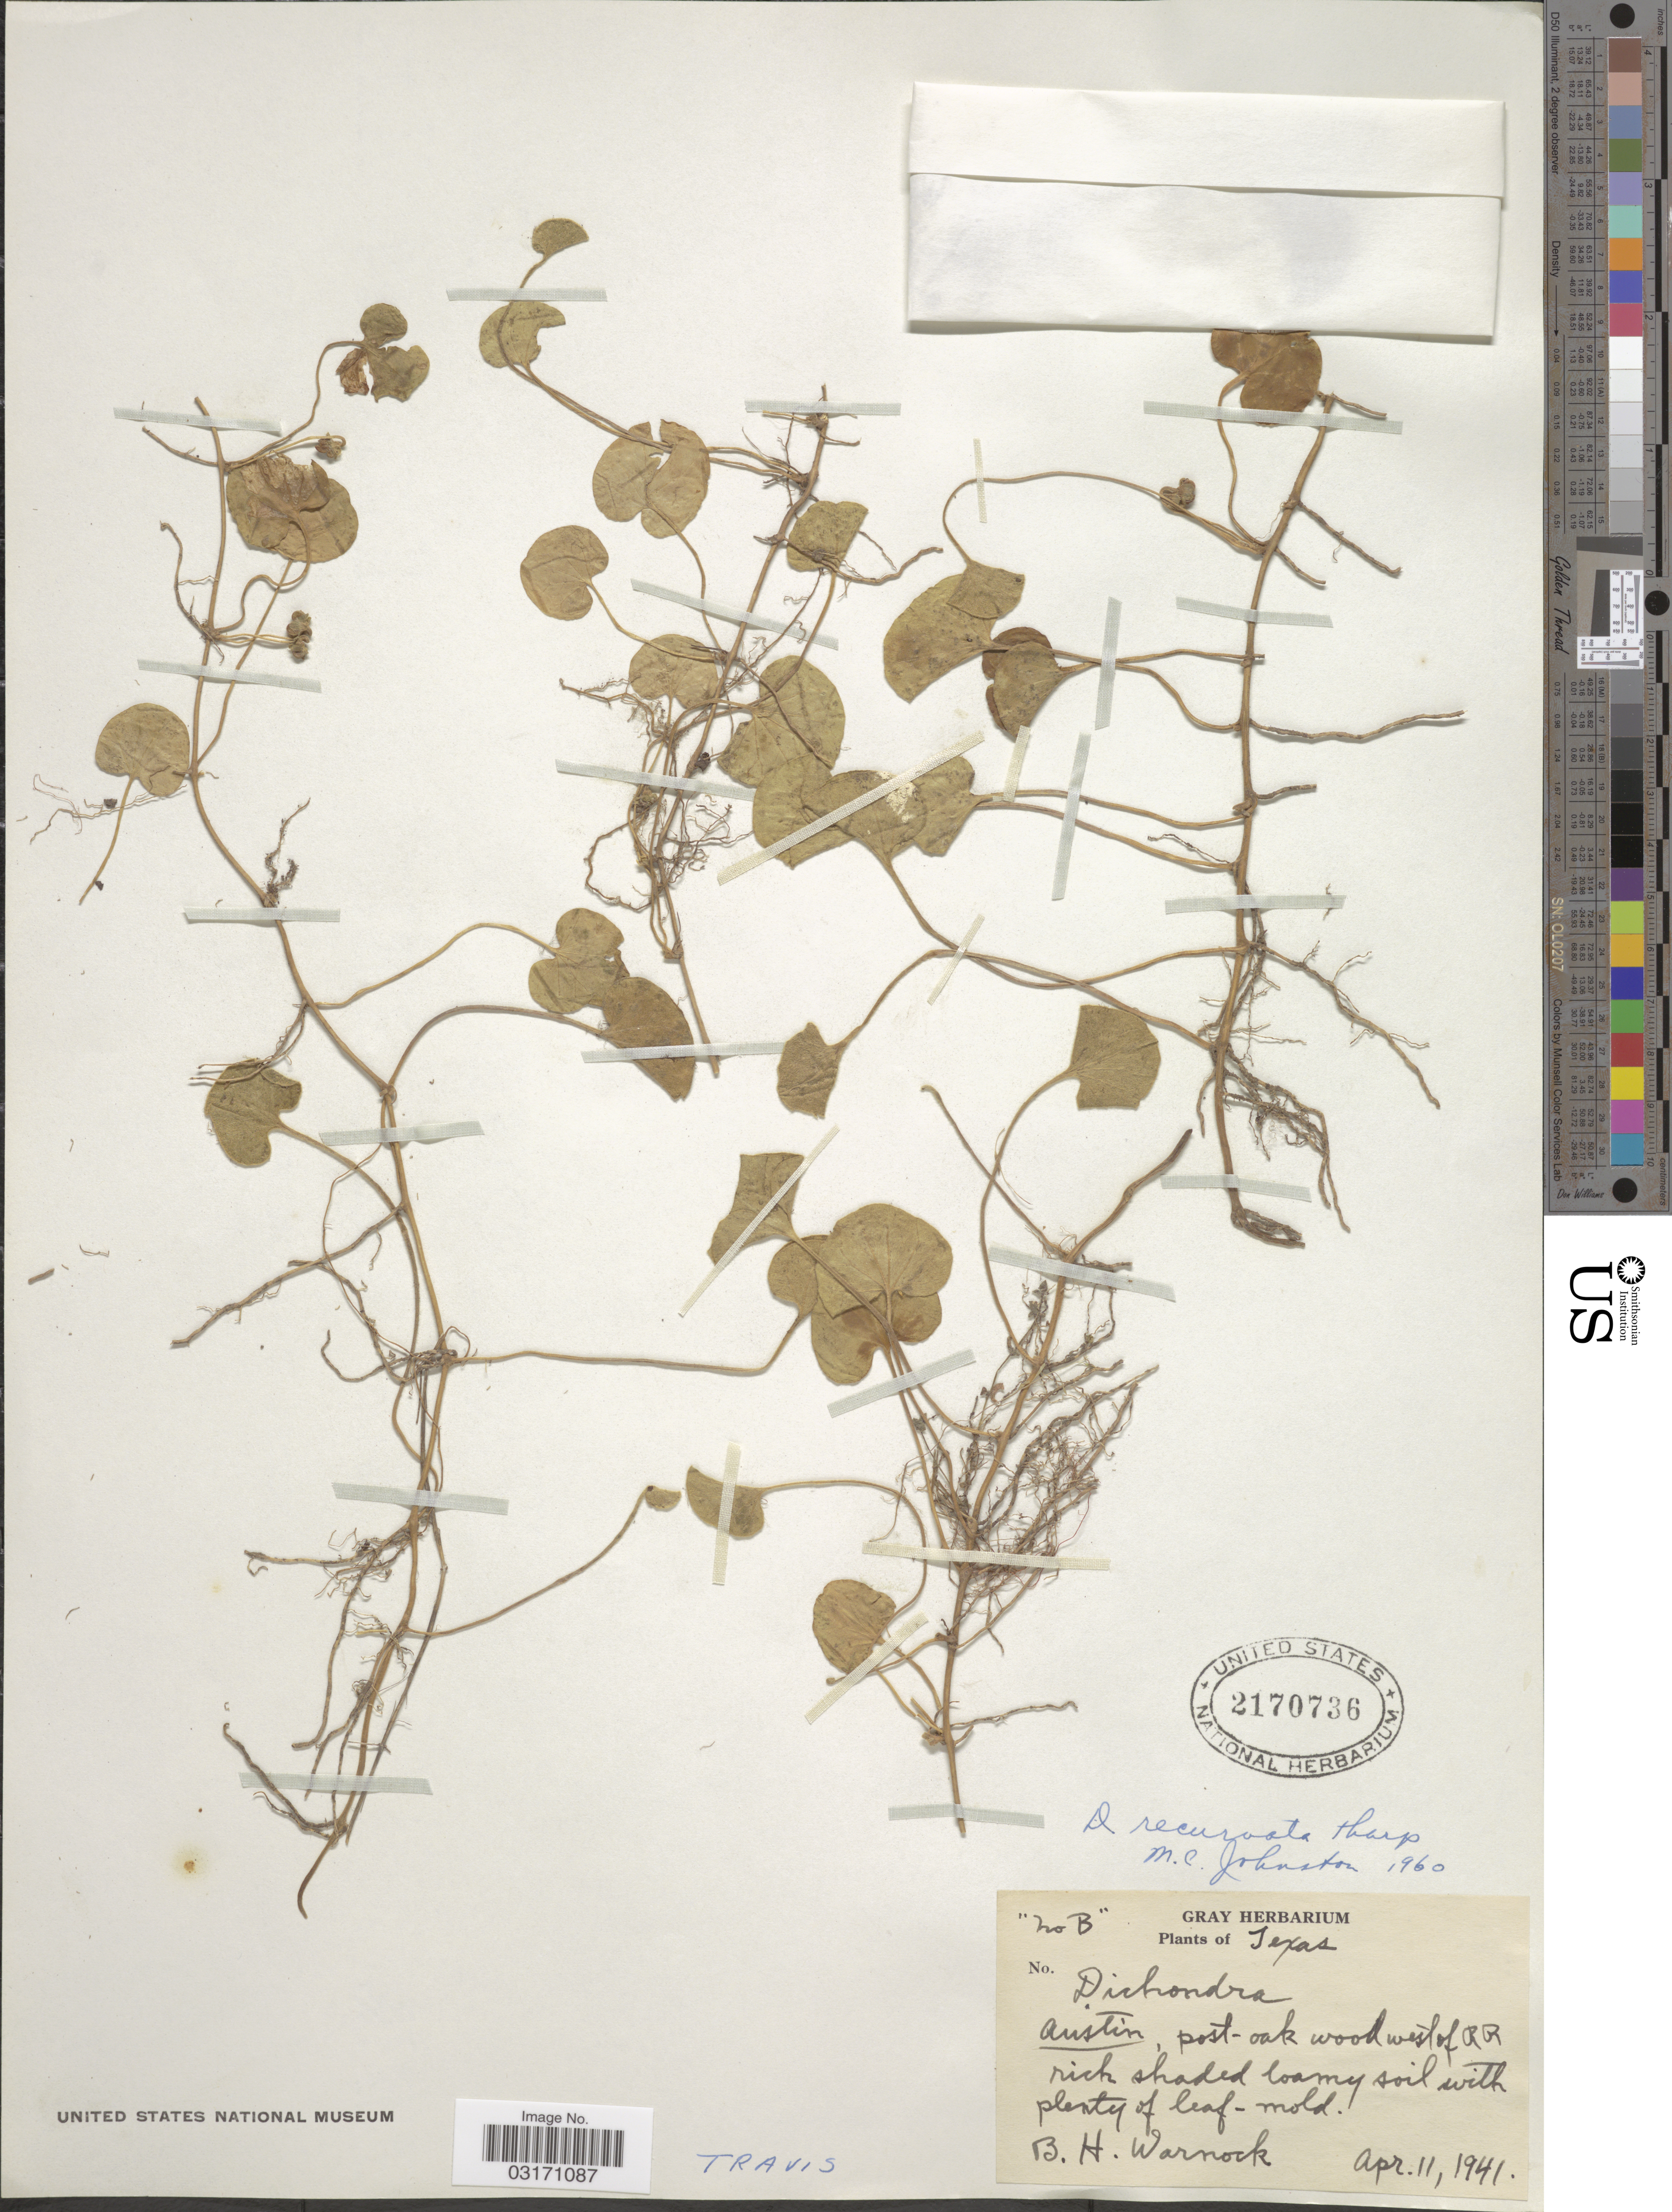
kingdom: Plantae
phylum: Tracheophyta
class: Magnoliopsida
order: Solanales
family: Convolvulaceae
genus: Dichondra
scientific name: Dichondra recurvata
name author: Tharp & M.C. Johnst.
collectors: B. H. Warnock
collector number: B?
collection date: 1941-04-11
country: United States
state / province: Texas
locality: Travis. Austin, post-oak wood west of RR.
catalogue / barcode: US 2170736